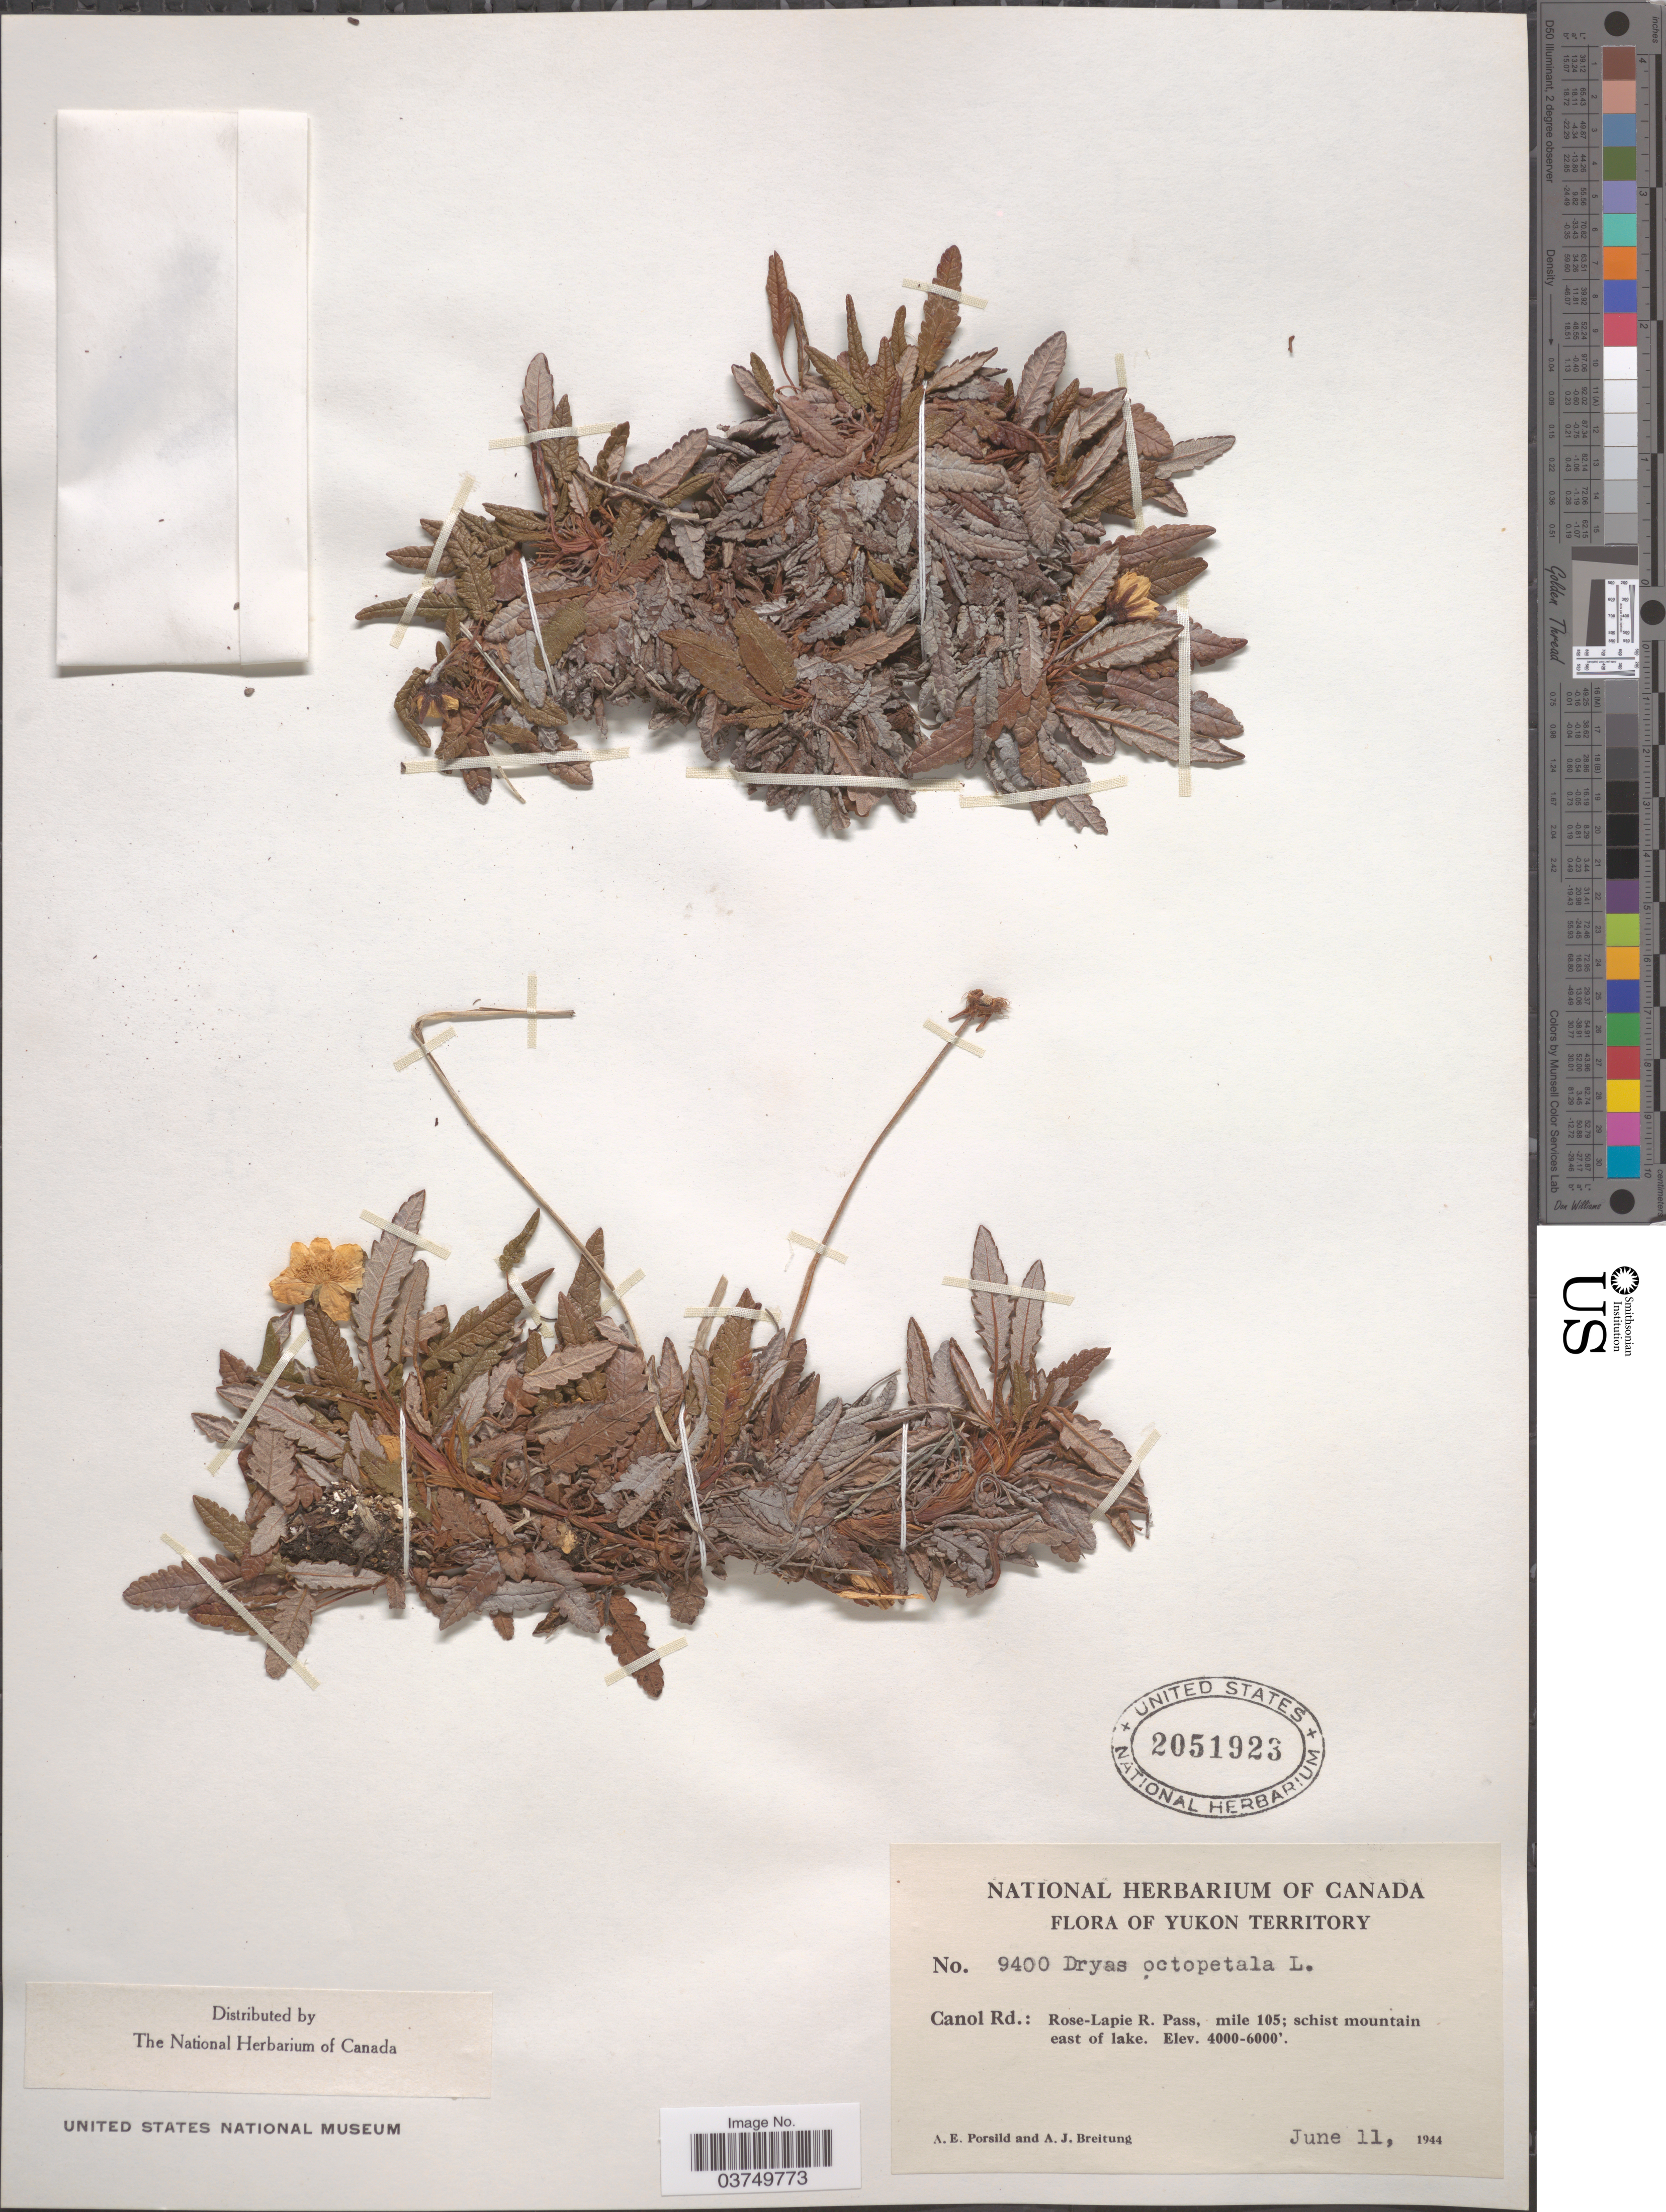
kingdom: Plantae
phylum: Tracheophyta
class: Magnoliopsida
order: Rosales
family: Rosaceae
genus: Dryas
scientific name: Dryas octopetala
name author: L.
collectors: A. E. Porsild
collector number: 9400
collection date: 1944-06-11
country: Canada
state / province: Yukon Territory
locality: Canol Rd.: Rose-Lapie R. Pass, mile 105; schist mountain east of lake.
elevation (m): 1219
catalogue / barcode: US 2051923